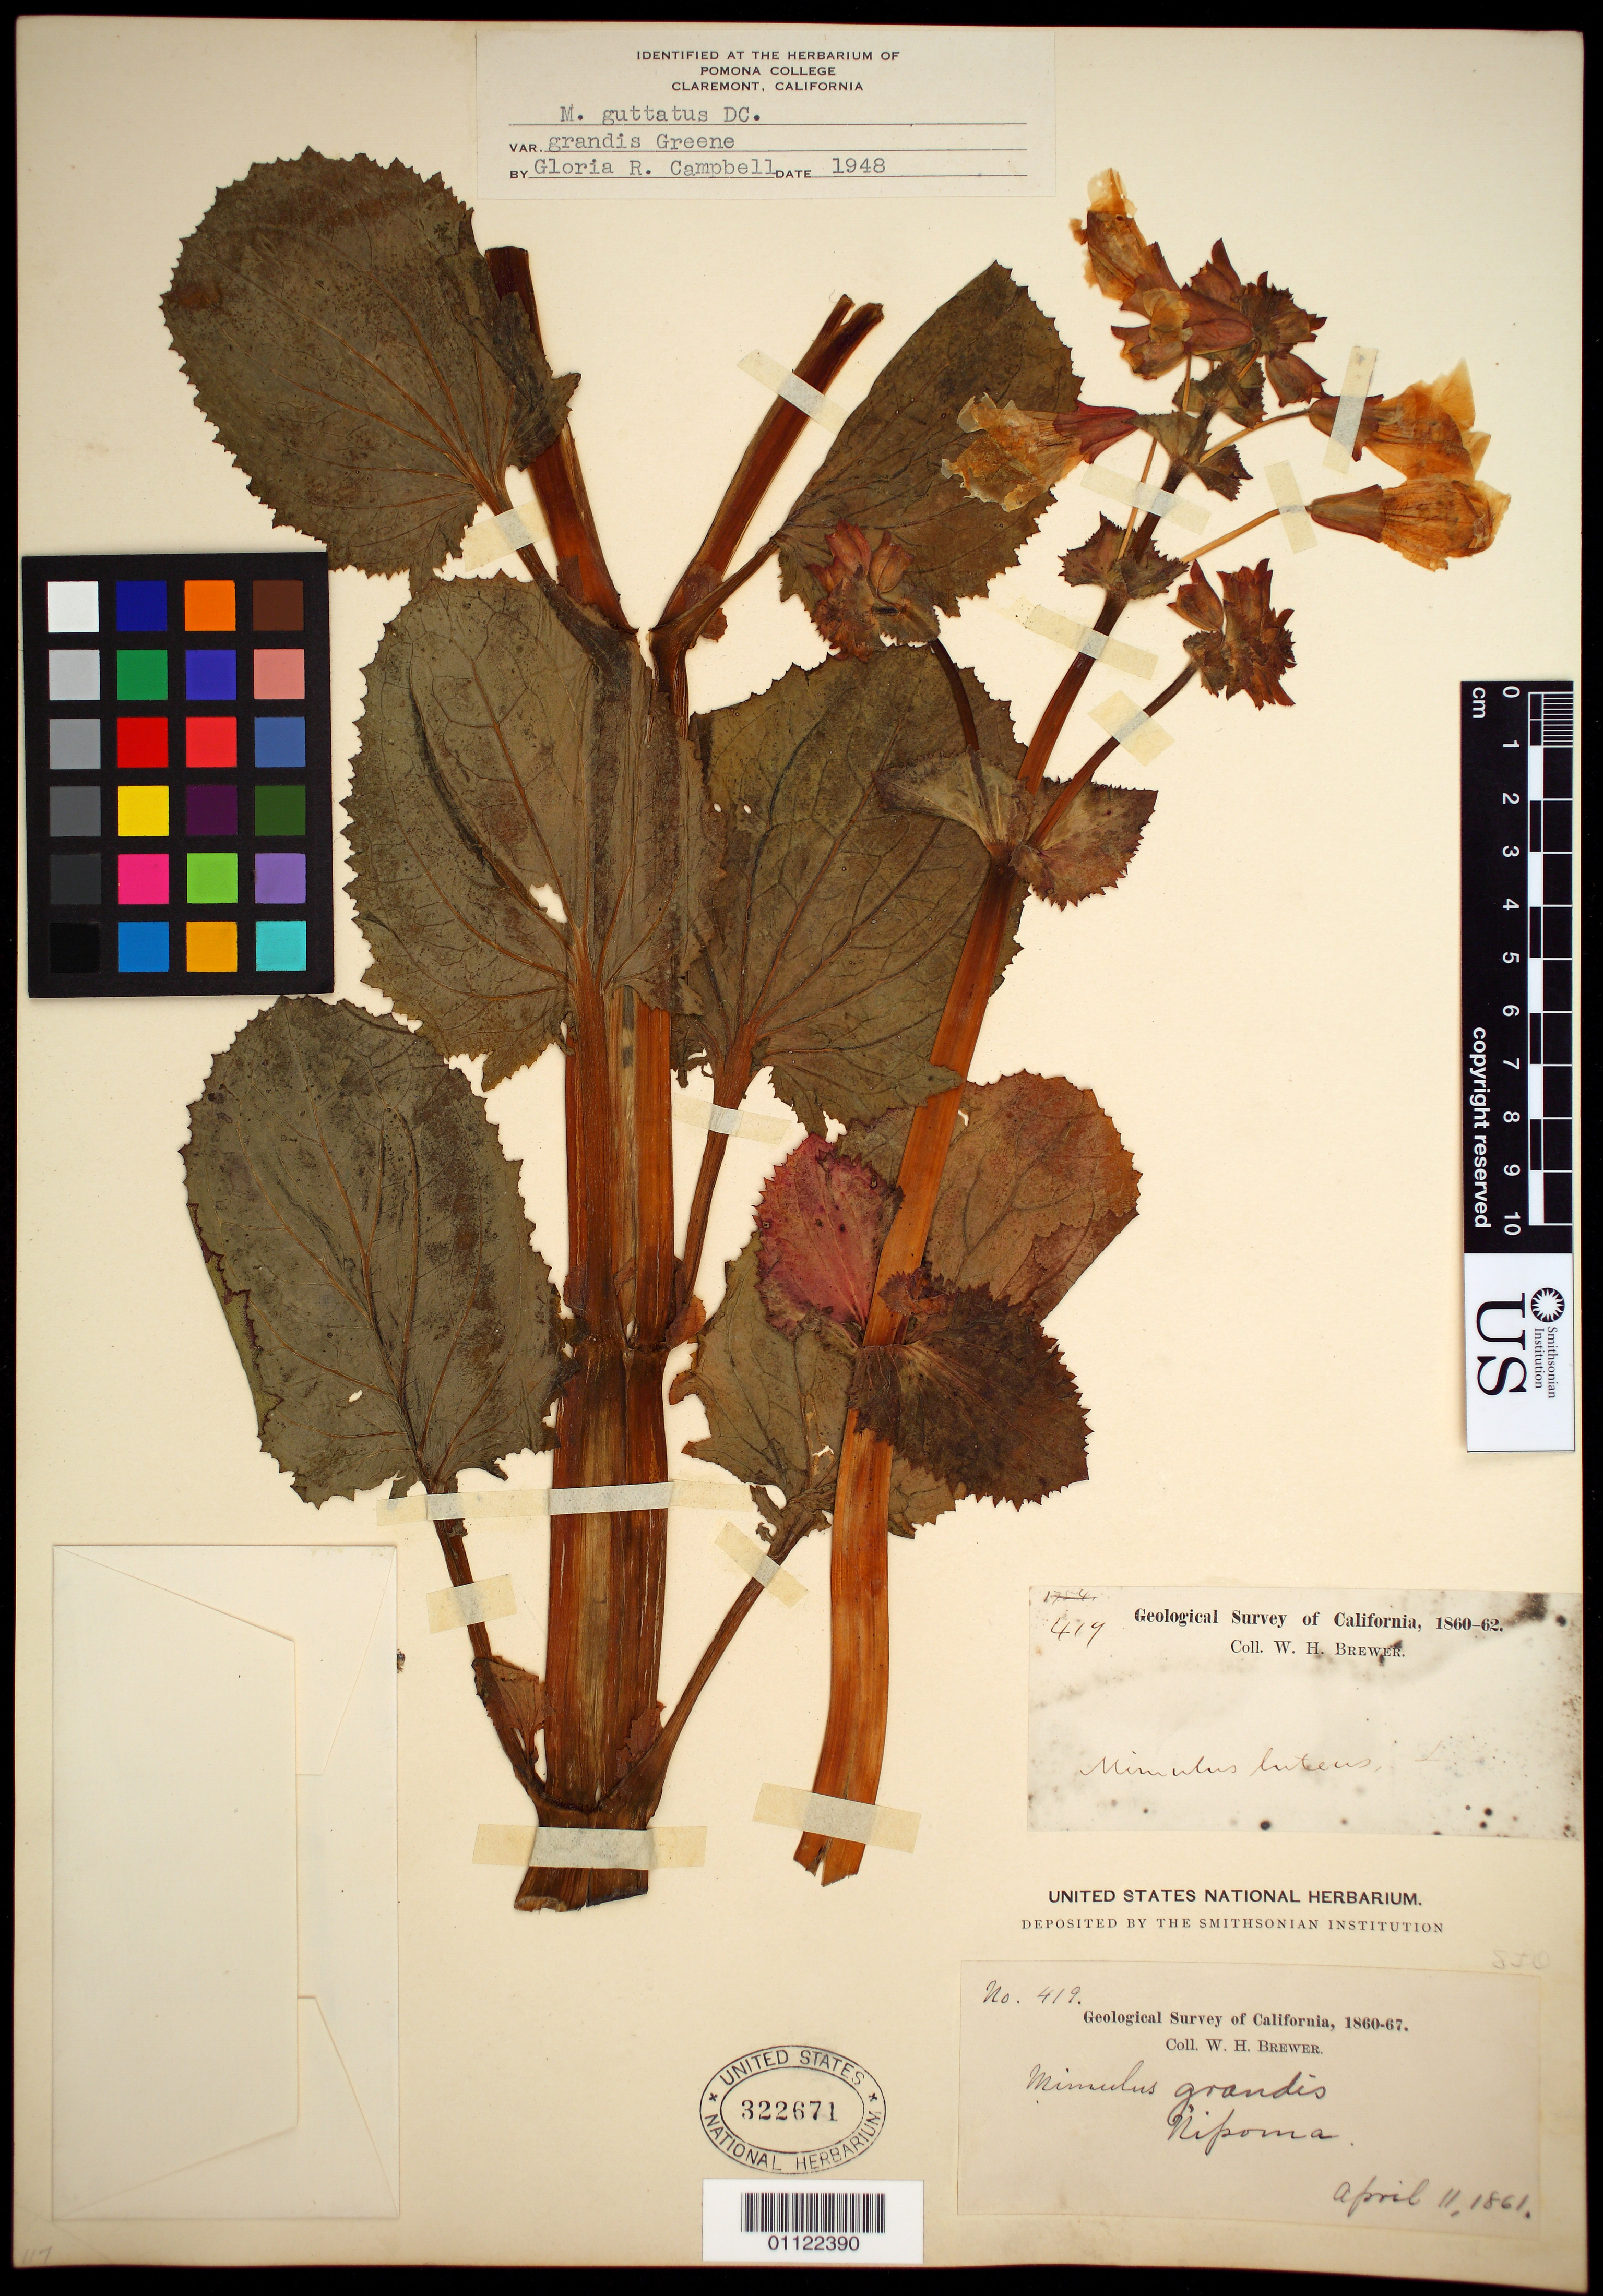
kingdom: Plantae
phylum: Tracheophyta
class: Magnoliopsida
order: Lamiales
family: Phrymaceae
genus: Mimulus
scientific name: Mimulus guttatus var. grandis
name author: Greene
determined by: Campbell, G. R.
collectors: W. H. Brewer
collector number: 419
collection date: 1861-04-11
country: United States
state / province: California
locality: Nipoma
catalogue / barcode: US 322671